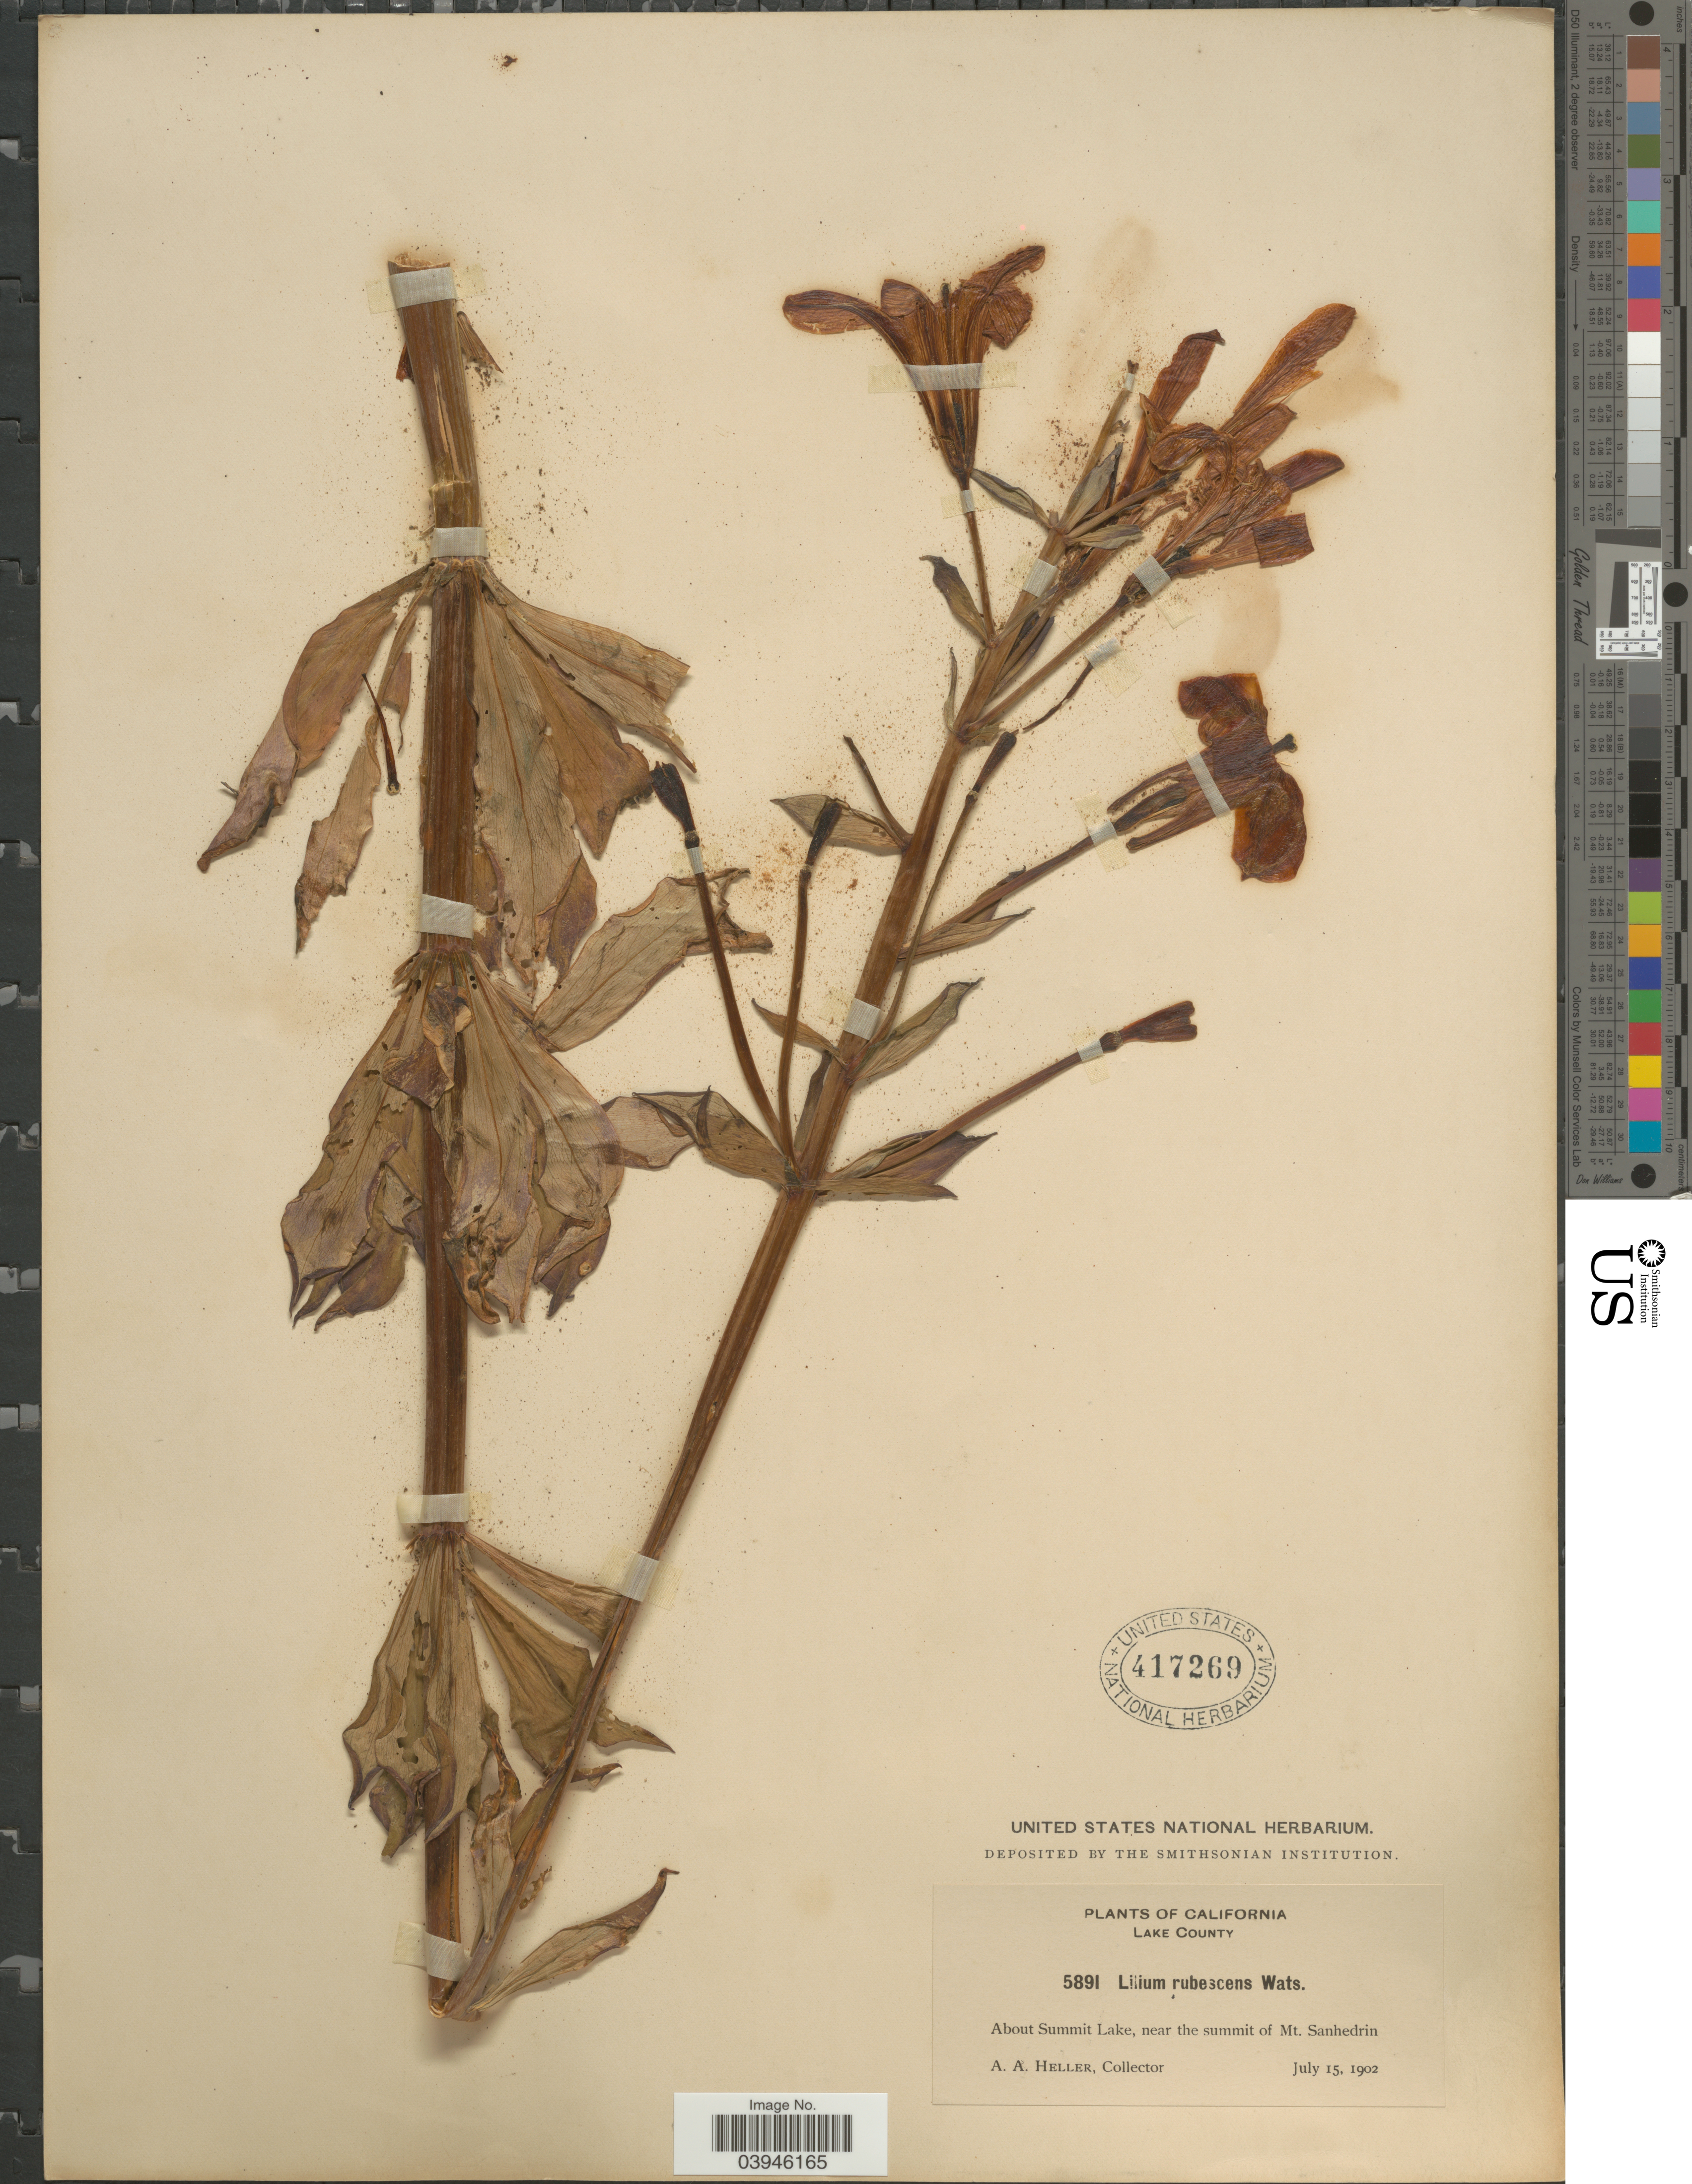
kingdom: Plantae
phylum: Tracheophyta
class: Liliopsida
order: Liliales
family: Liliaceae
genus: Lilium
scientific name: Lilium rubescens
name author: S. Watson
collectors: A. A. Heller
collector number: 5891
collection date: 1902-07-15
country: United States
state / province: California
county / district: Lake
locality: Lake County. About Summit Lake, near the summit of Mt. Sanhedrin.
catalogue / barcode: US 417269